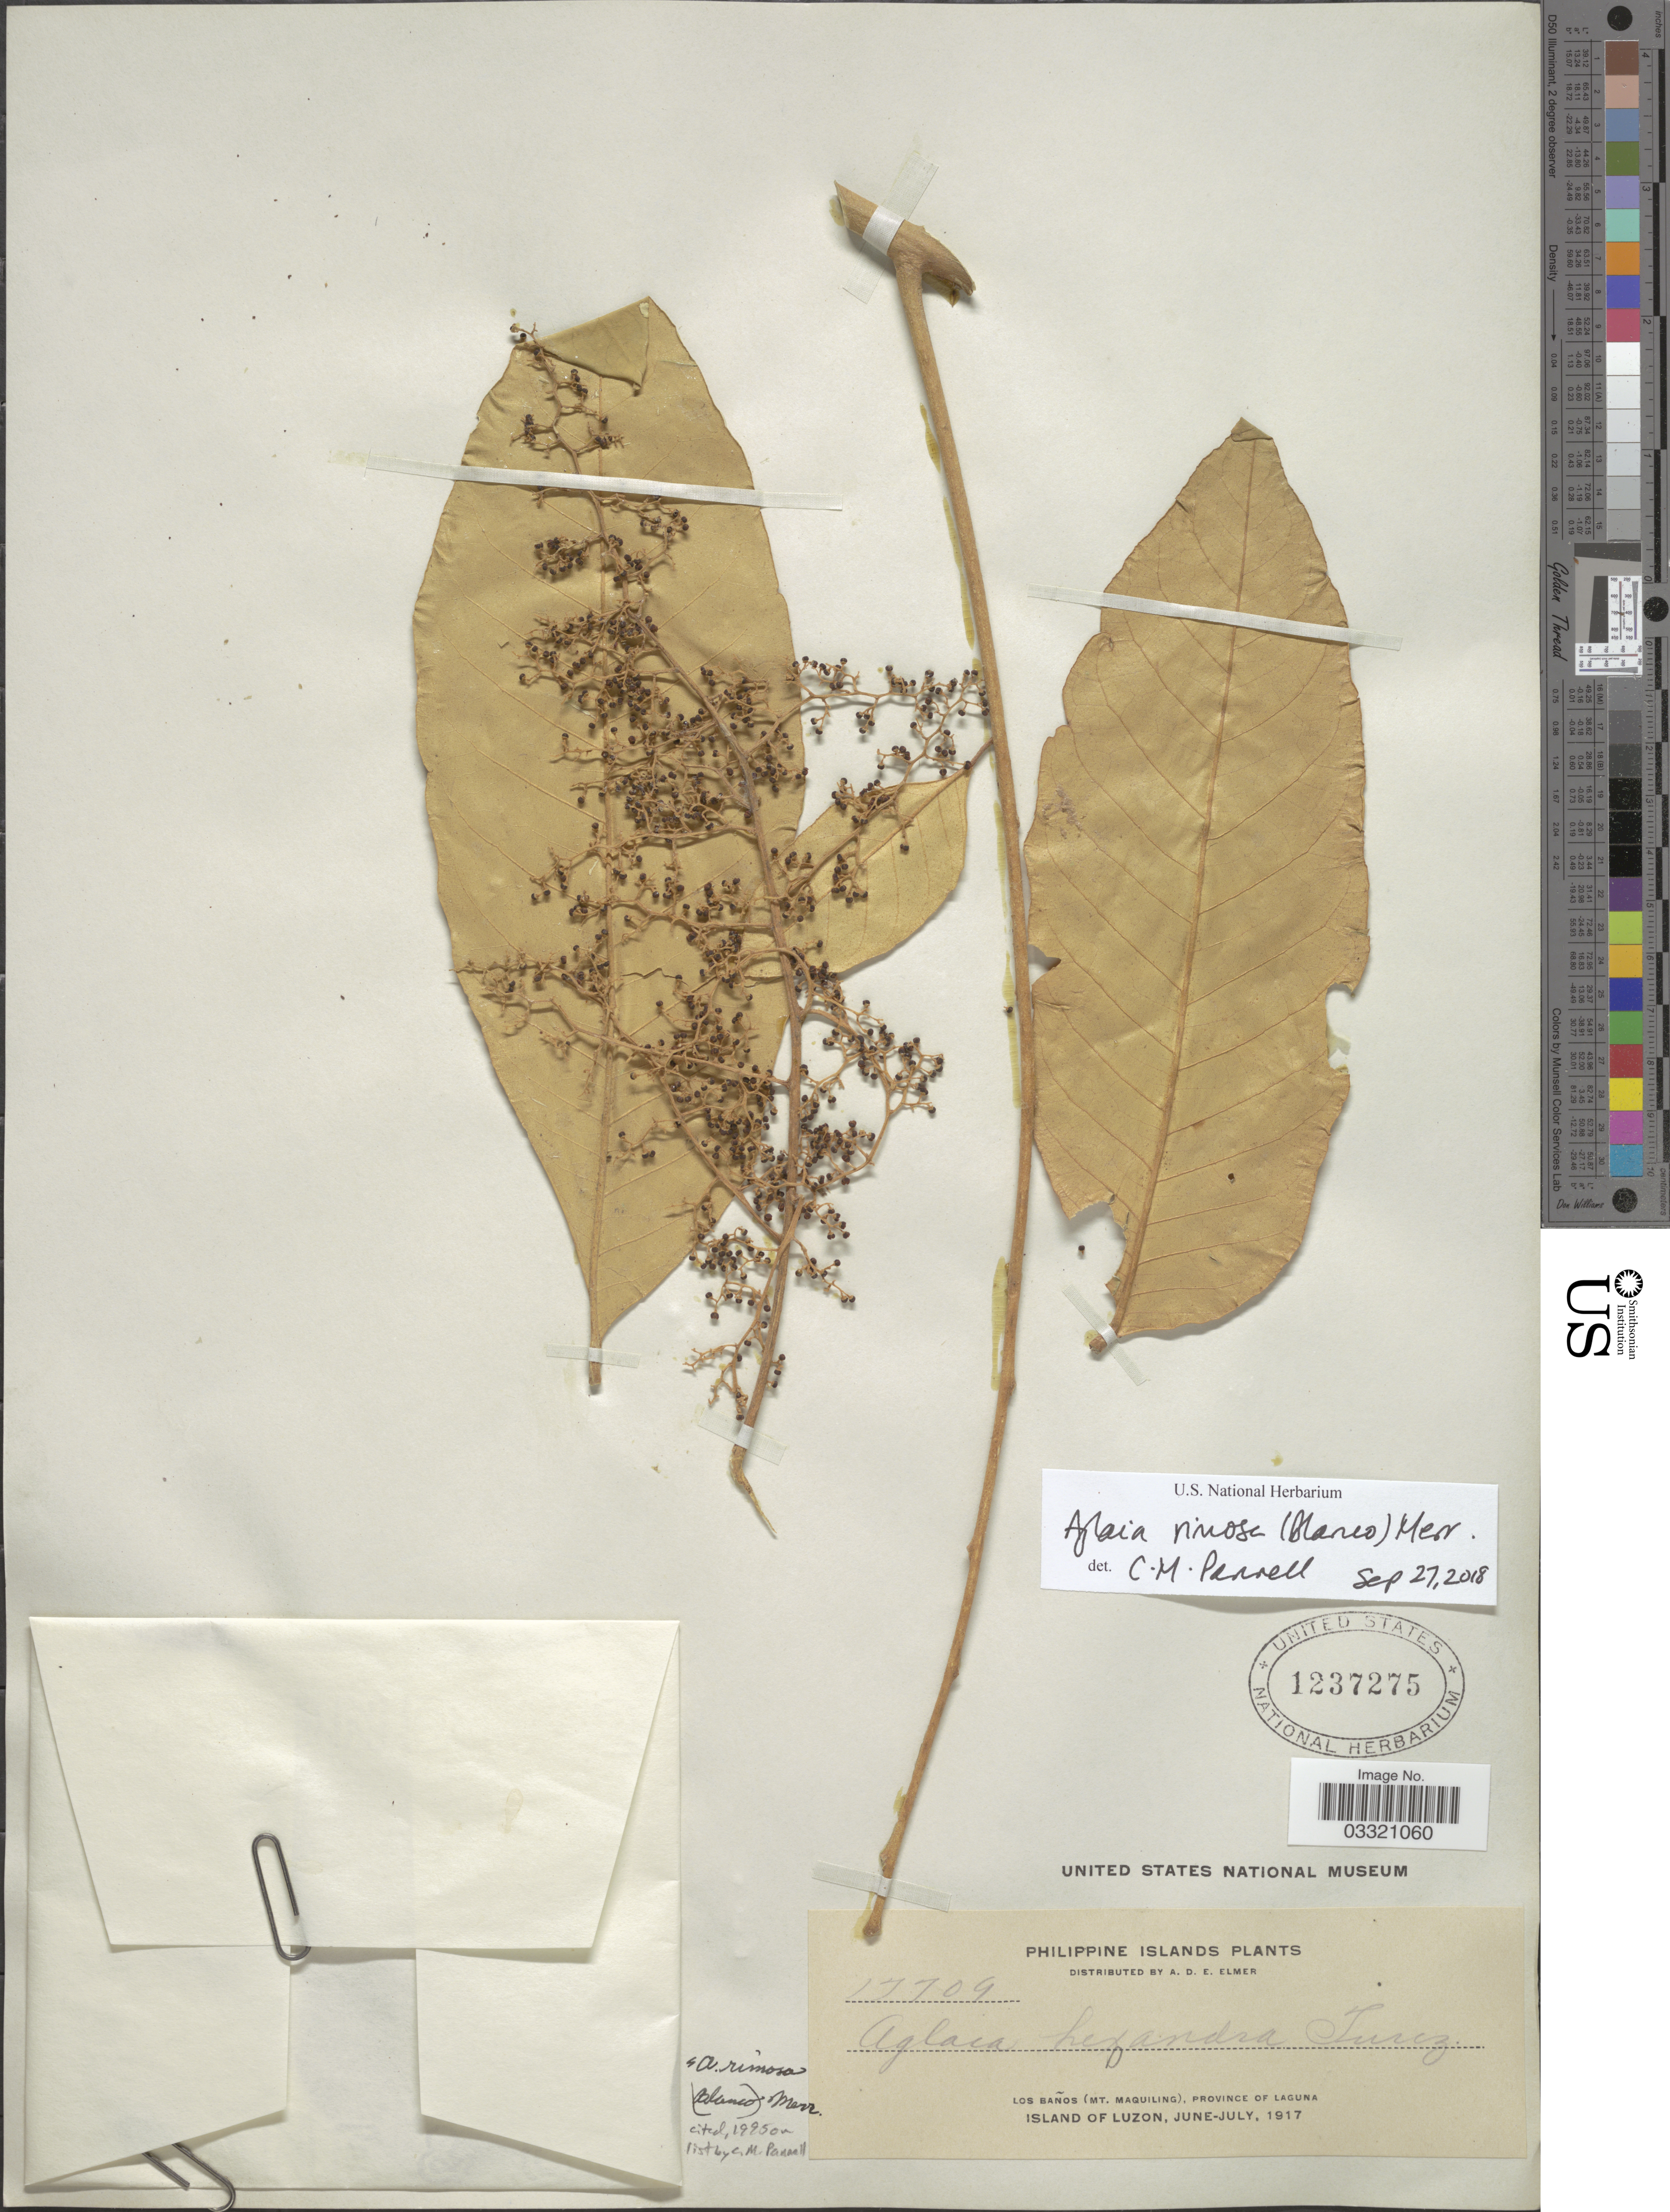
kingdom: Plantae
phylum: Tracheophyta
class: Magnoliopsida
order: Sapindales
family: Meliaceae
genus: Aglaia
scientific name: Aglaia rimosa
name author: (Blanco) Merr.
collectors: A. D. E. Elmer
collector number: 17709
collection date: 1917-06/1917-07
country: Philippines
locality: Los Baños (Mt. Maquiling), Province of Laguna. Island of Luzon.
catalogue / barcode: US 1237275